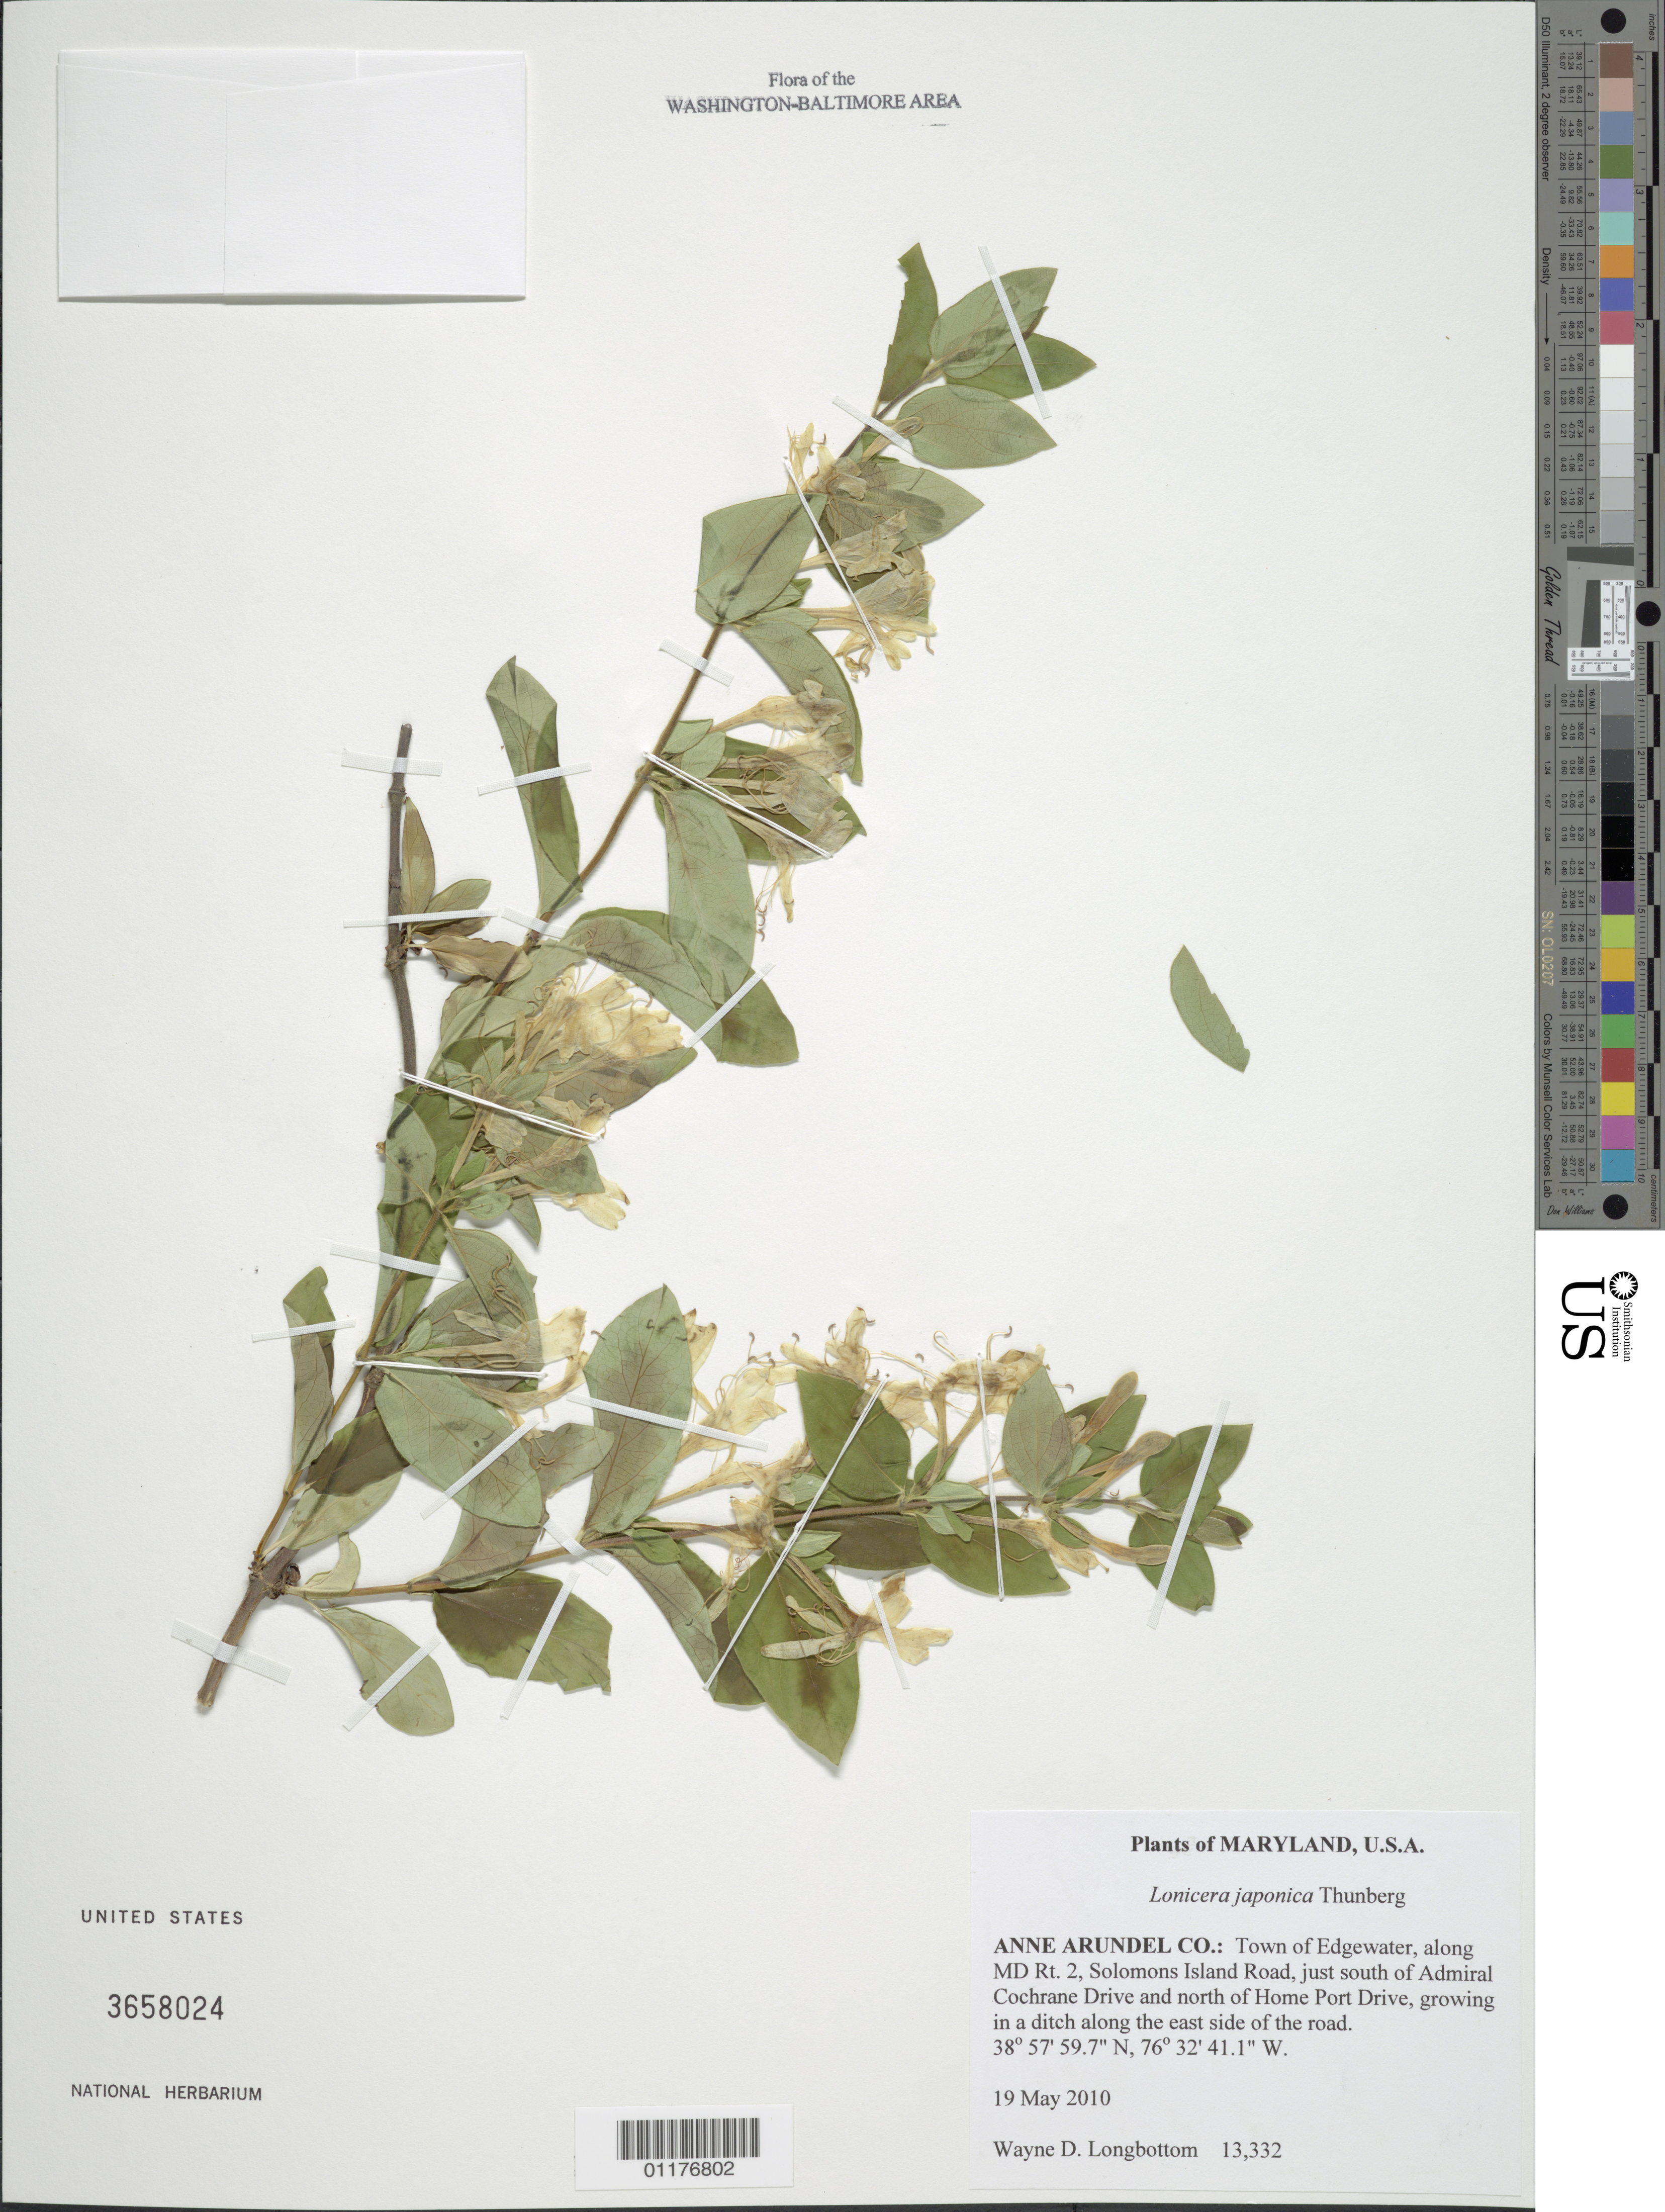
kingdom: Plantae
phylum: Tracheophyta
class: Magnoliopsida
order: Dipsacales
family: Caprifoliaceae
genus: Lonicera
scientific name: Lonicera japonica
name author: Thunb.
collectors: D. Longbottom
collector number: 13332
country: United States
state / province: Maryland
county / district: Anne Arundel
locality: Edgewater, along MD Rt. 2, Solomons Island Road, just S of Admiral Cochrane Drive and N of Home Port Drive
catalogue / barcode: US 3658024